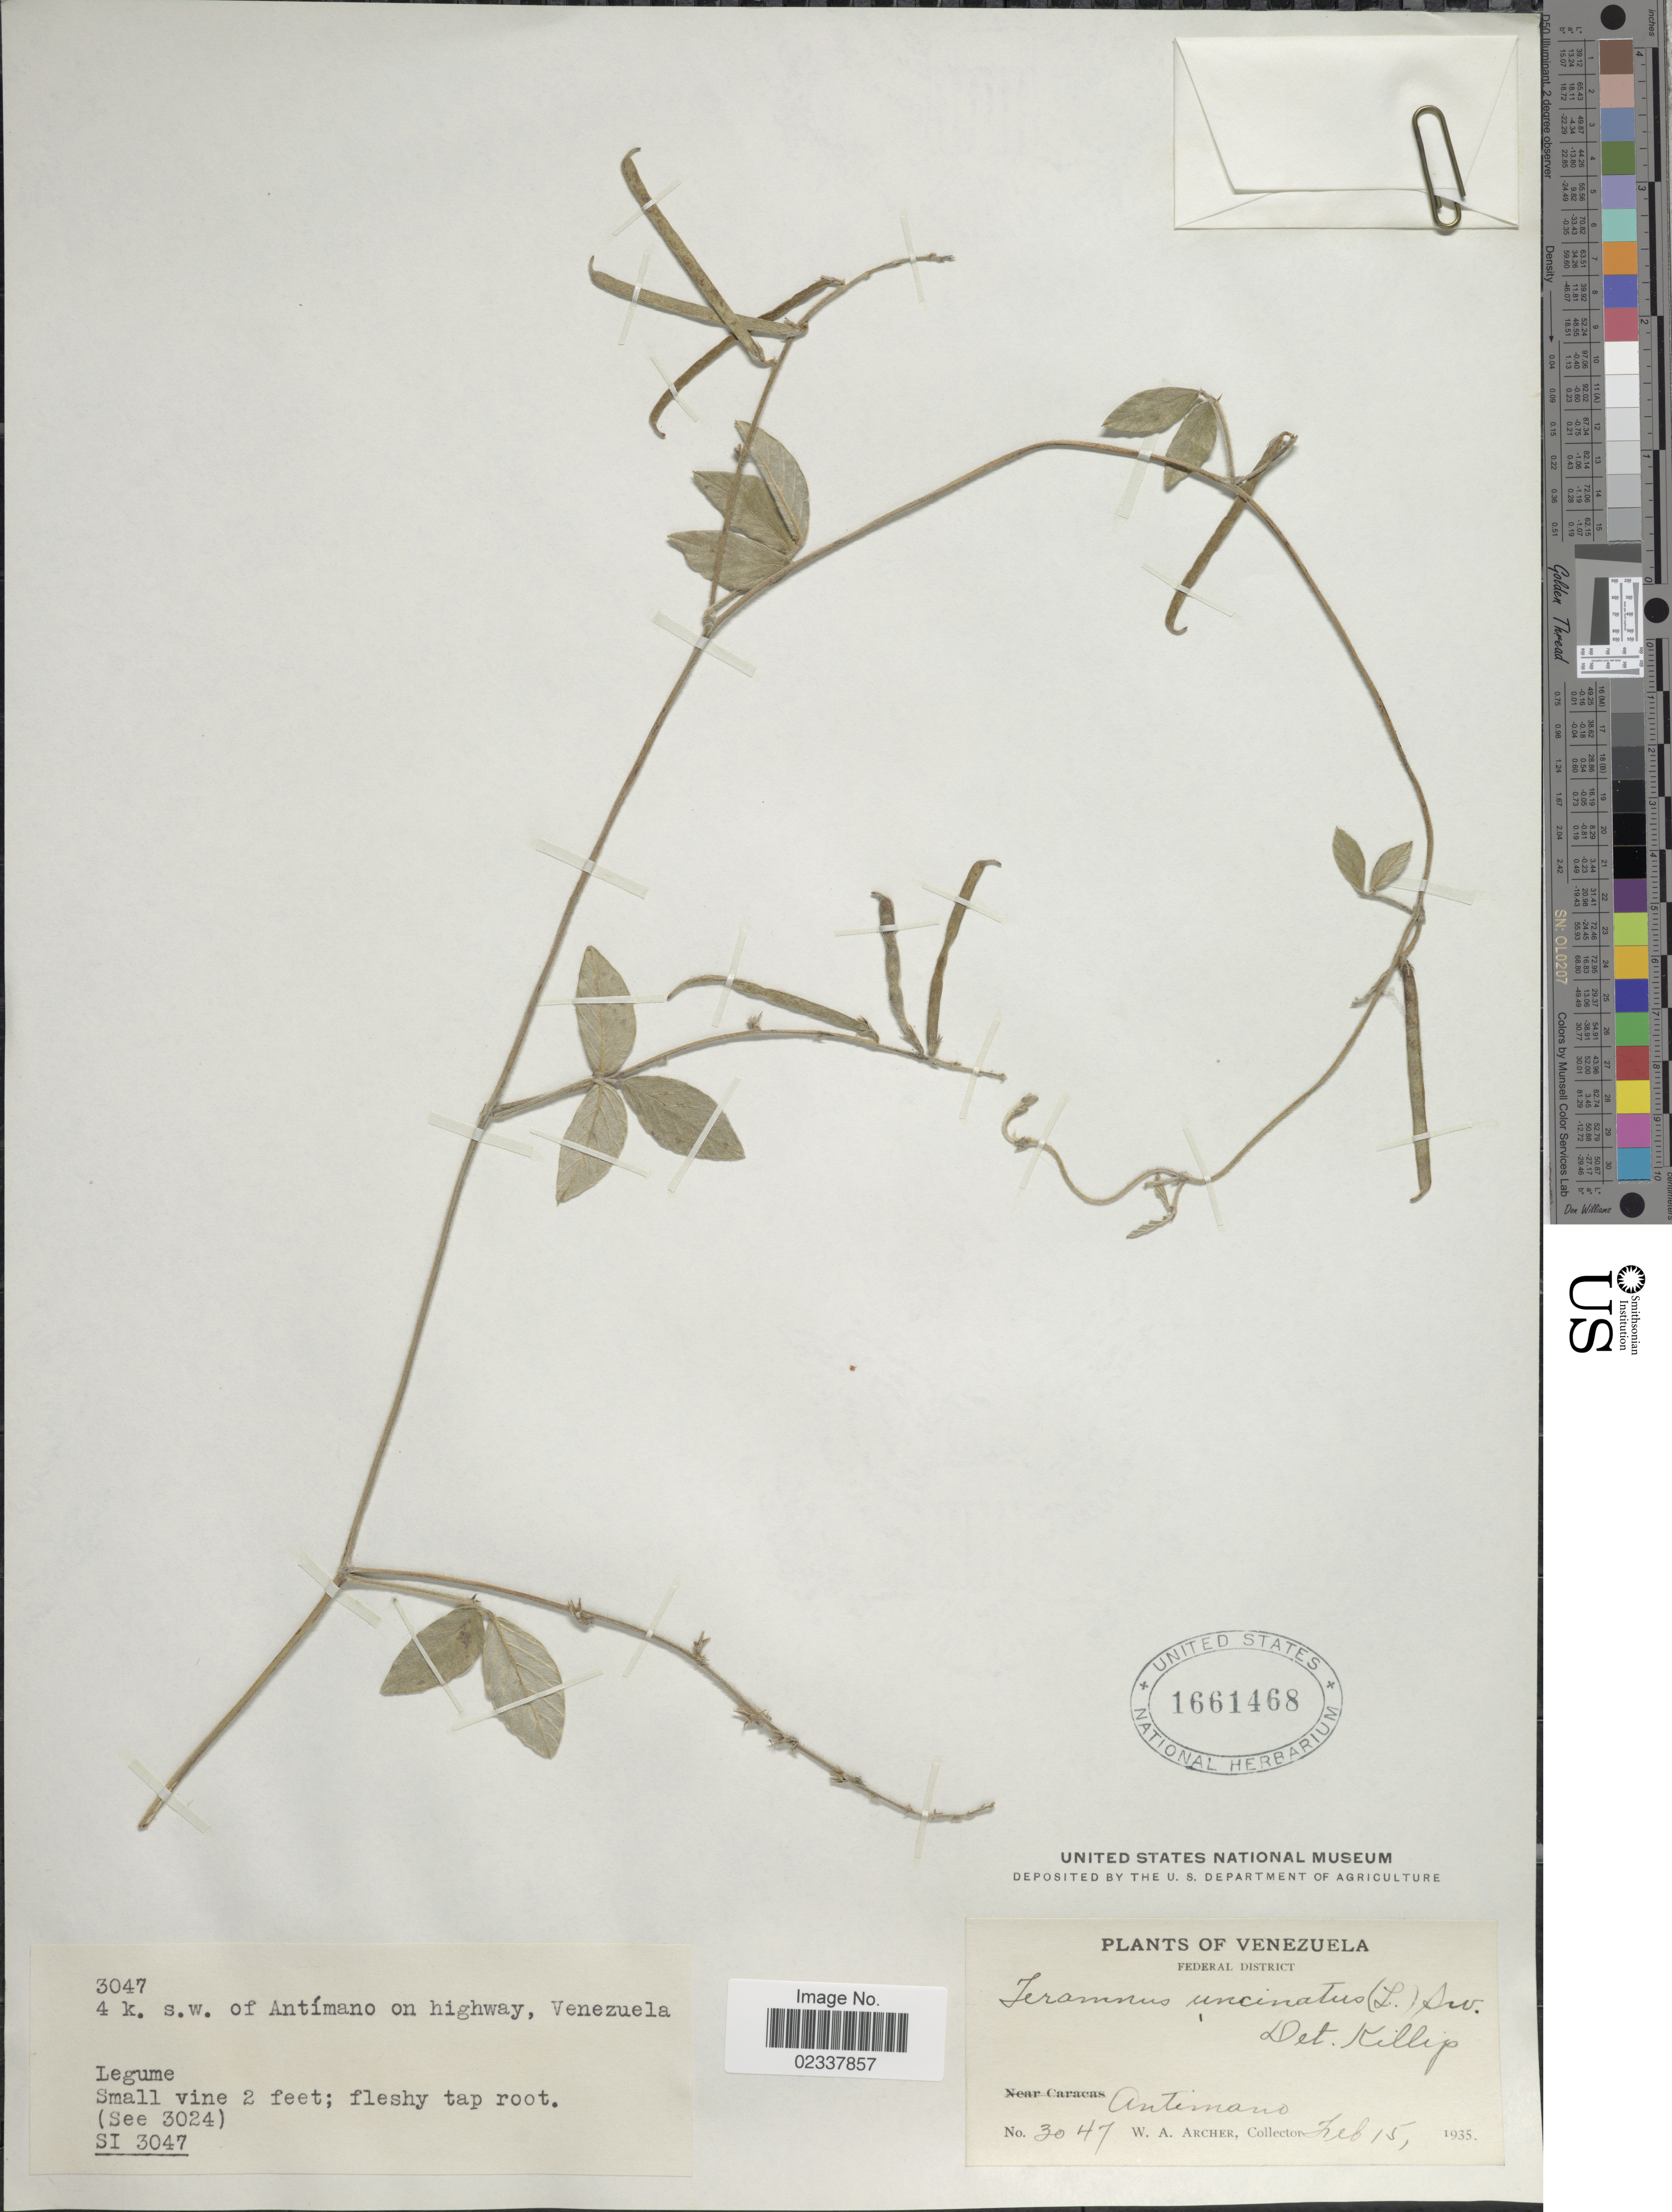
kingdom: Plantae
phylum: Tracheophyta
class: Magnoliopsida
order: Fabales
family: Fabaceae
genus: Teramnus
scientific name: Teramnus uncinatus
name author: (L.) Sw.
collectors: W. A. Archer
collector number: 3047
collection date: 1935-02-15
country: Venezuela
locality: Federal District, Antimano, 4 k. s.w. of Antímano on highway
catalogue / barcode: US 1661468